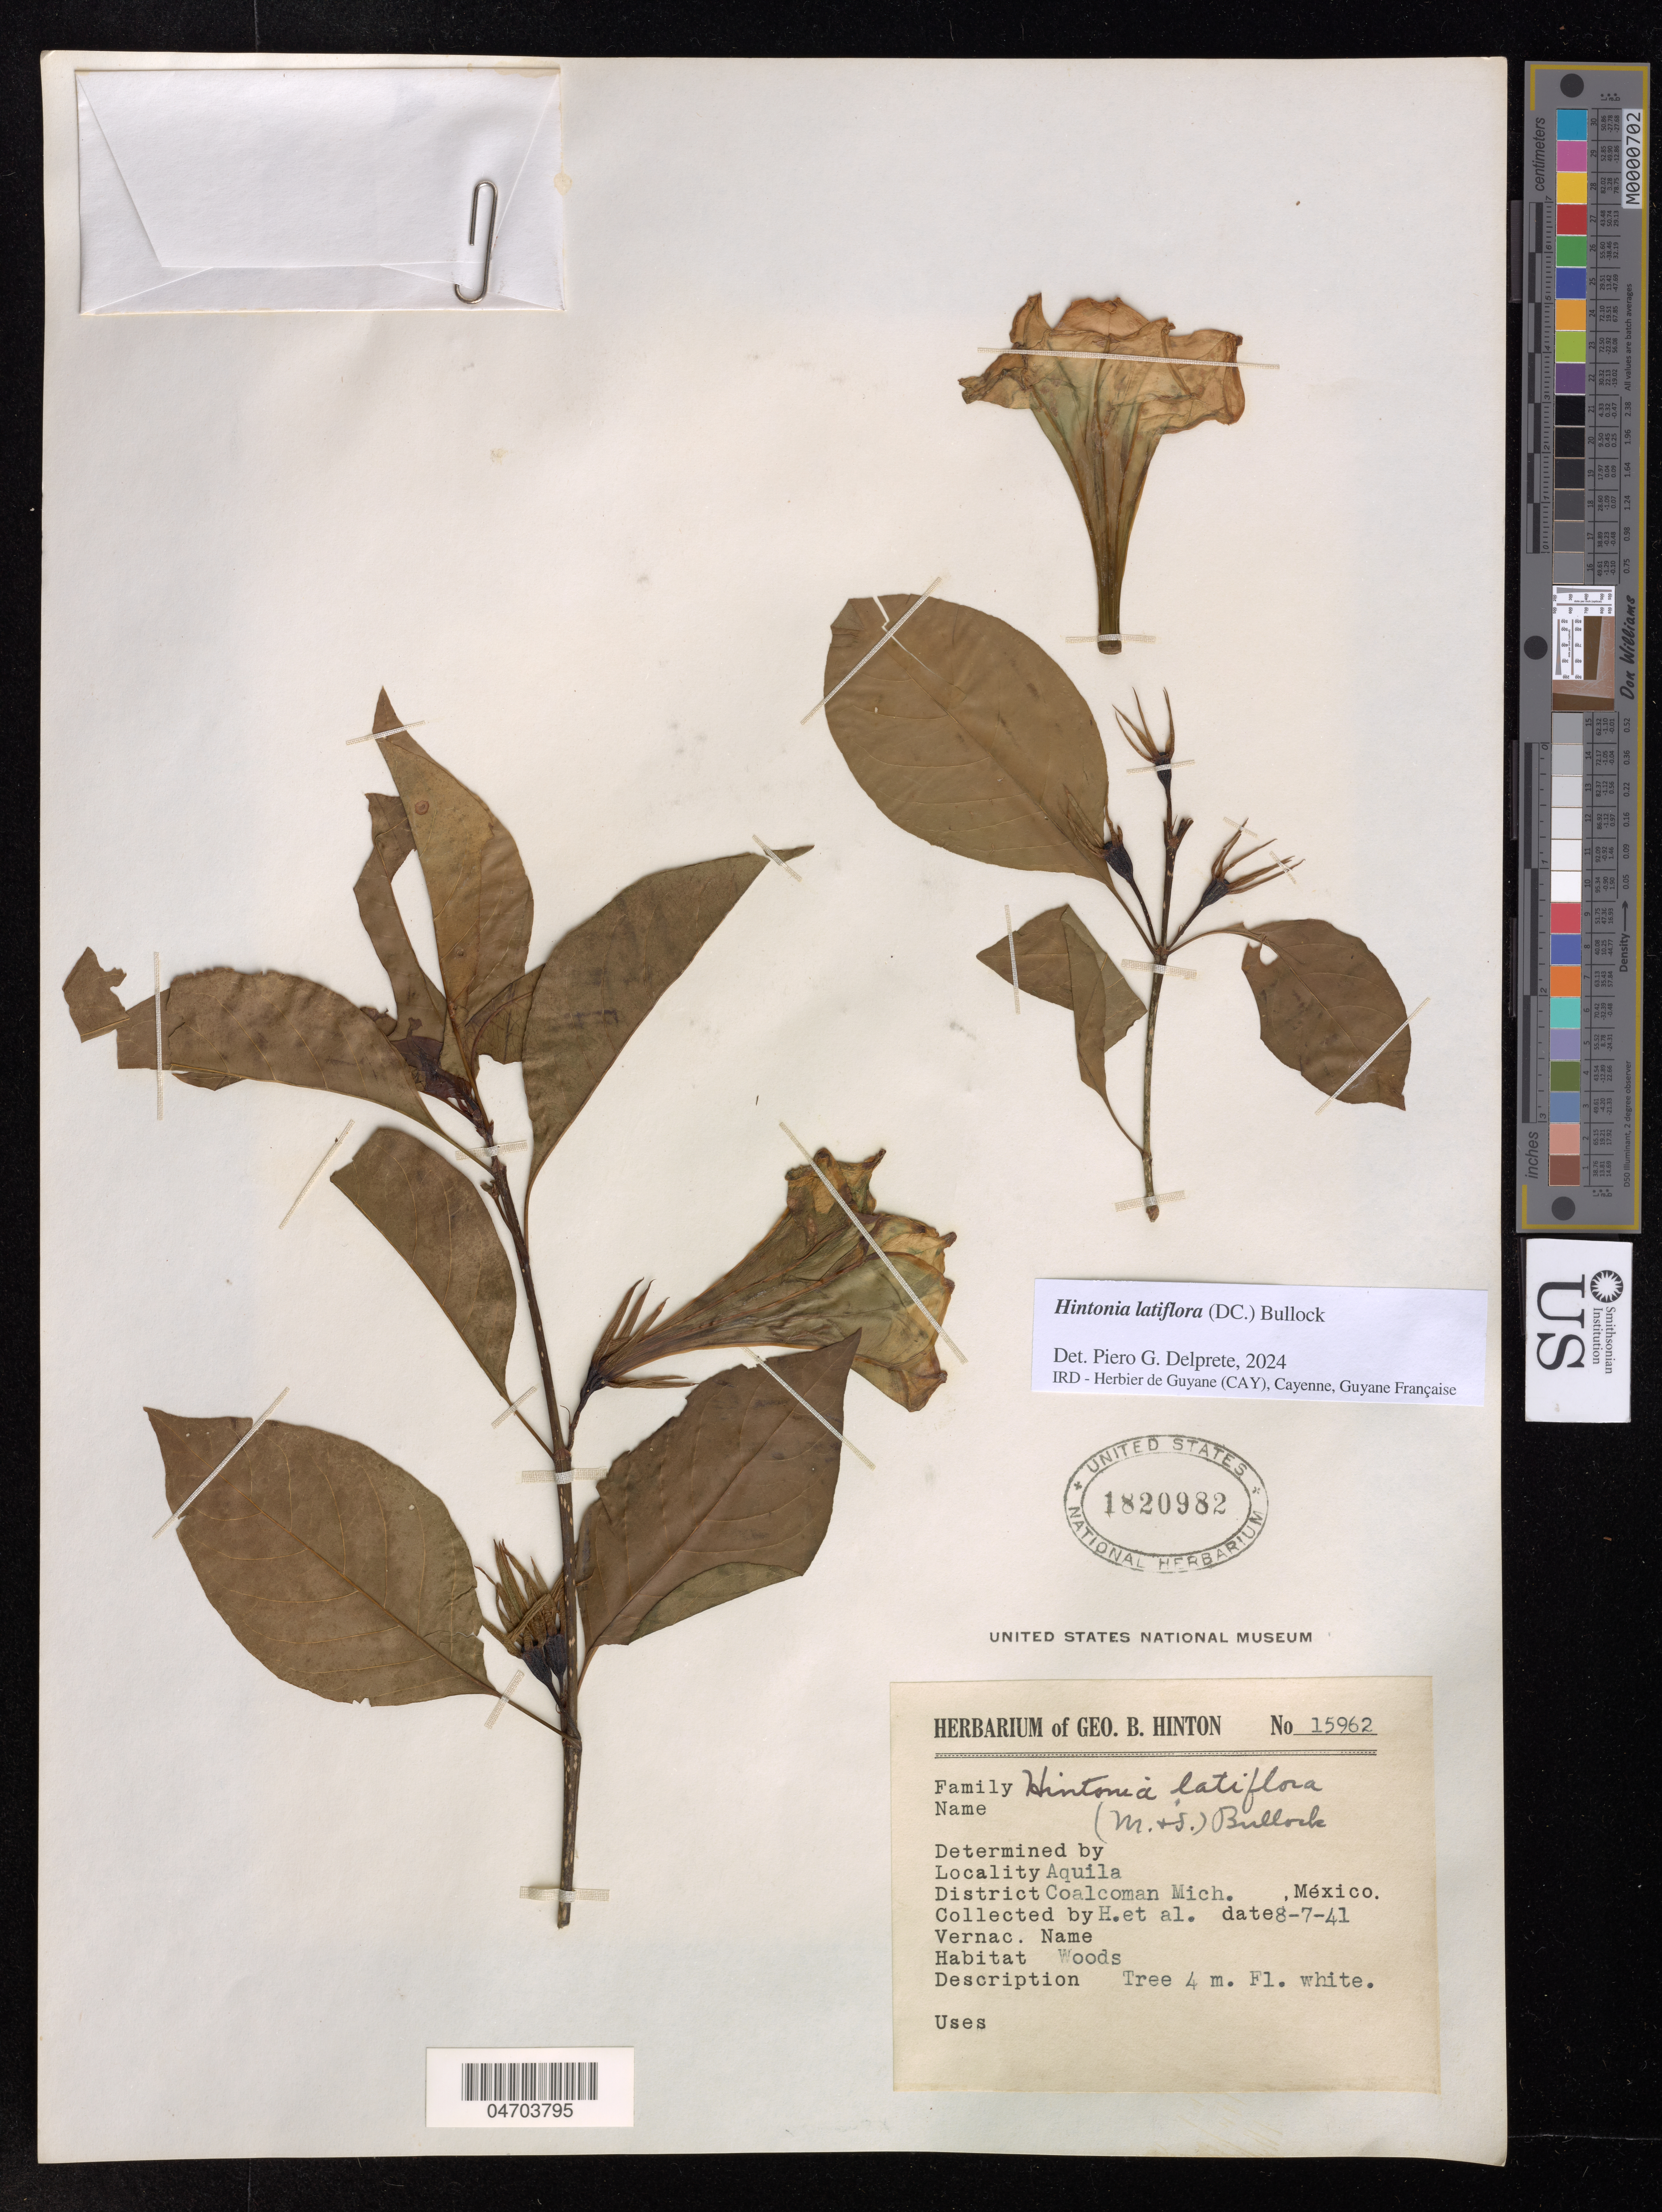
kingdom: Plantae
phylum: Tracheophyta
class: Magnoliopsida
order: Gentianales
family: Rubiaceae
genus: Hintonia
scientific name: Hintonia latiflora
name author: (Sessé & Moc. ex DC.) Bullock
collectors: G. B. Hinton & et al.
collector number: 15962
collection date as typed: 8 Jul41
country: Mexico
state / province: Michoacán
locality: Aquila, Coalman.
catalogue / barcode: US 1820982